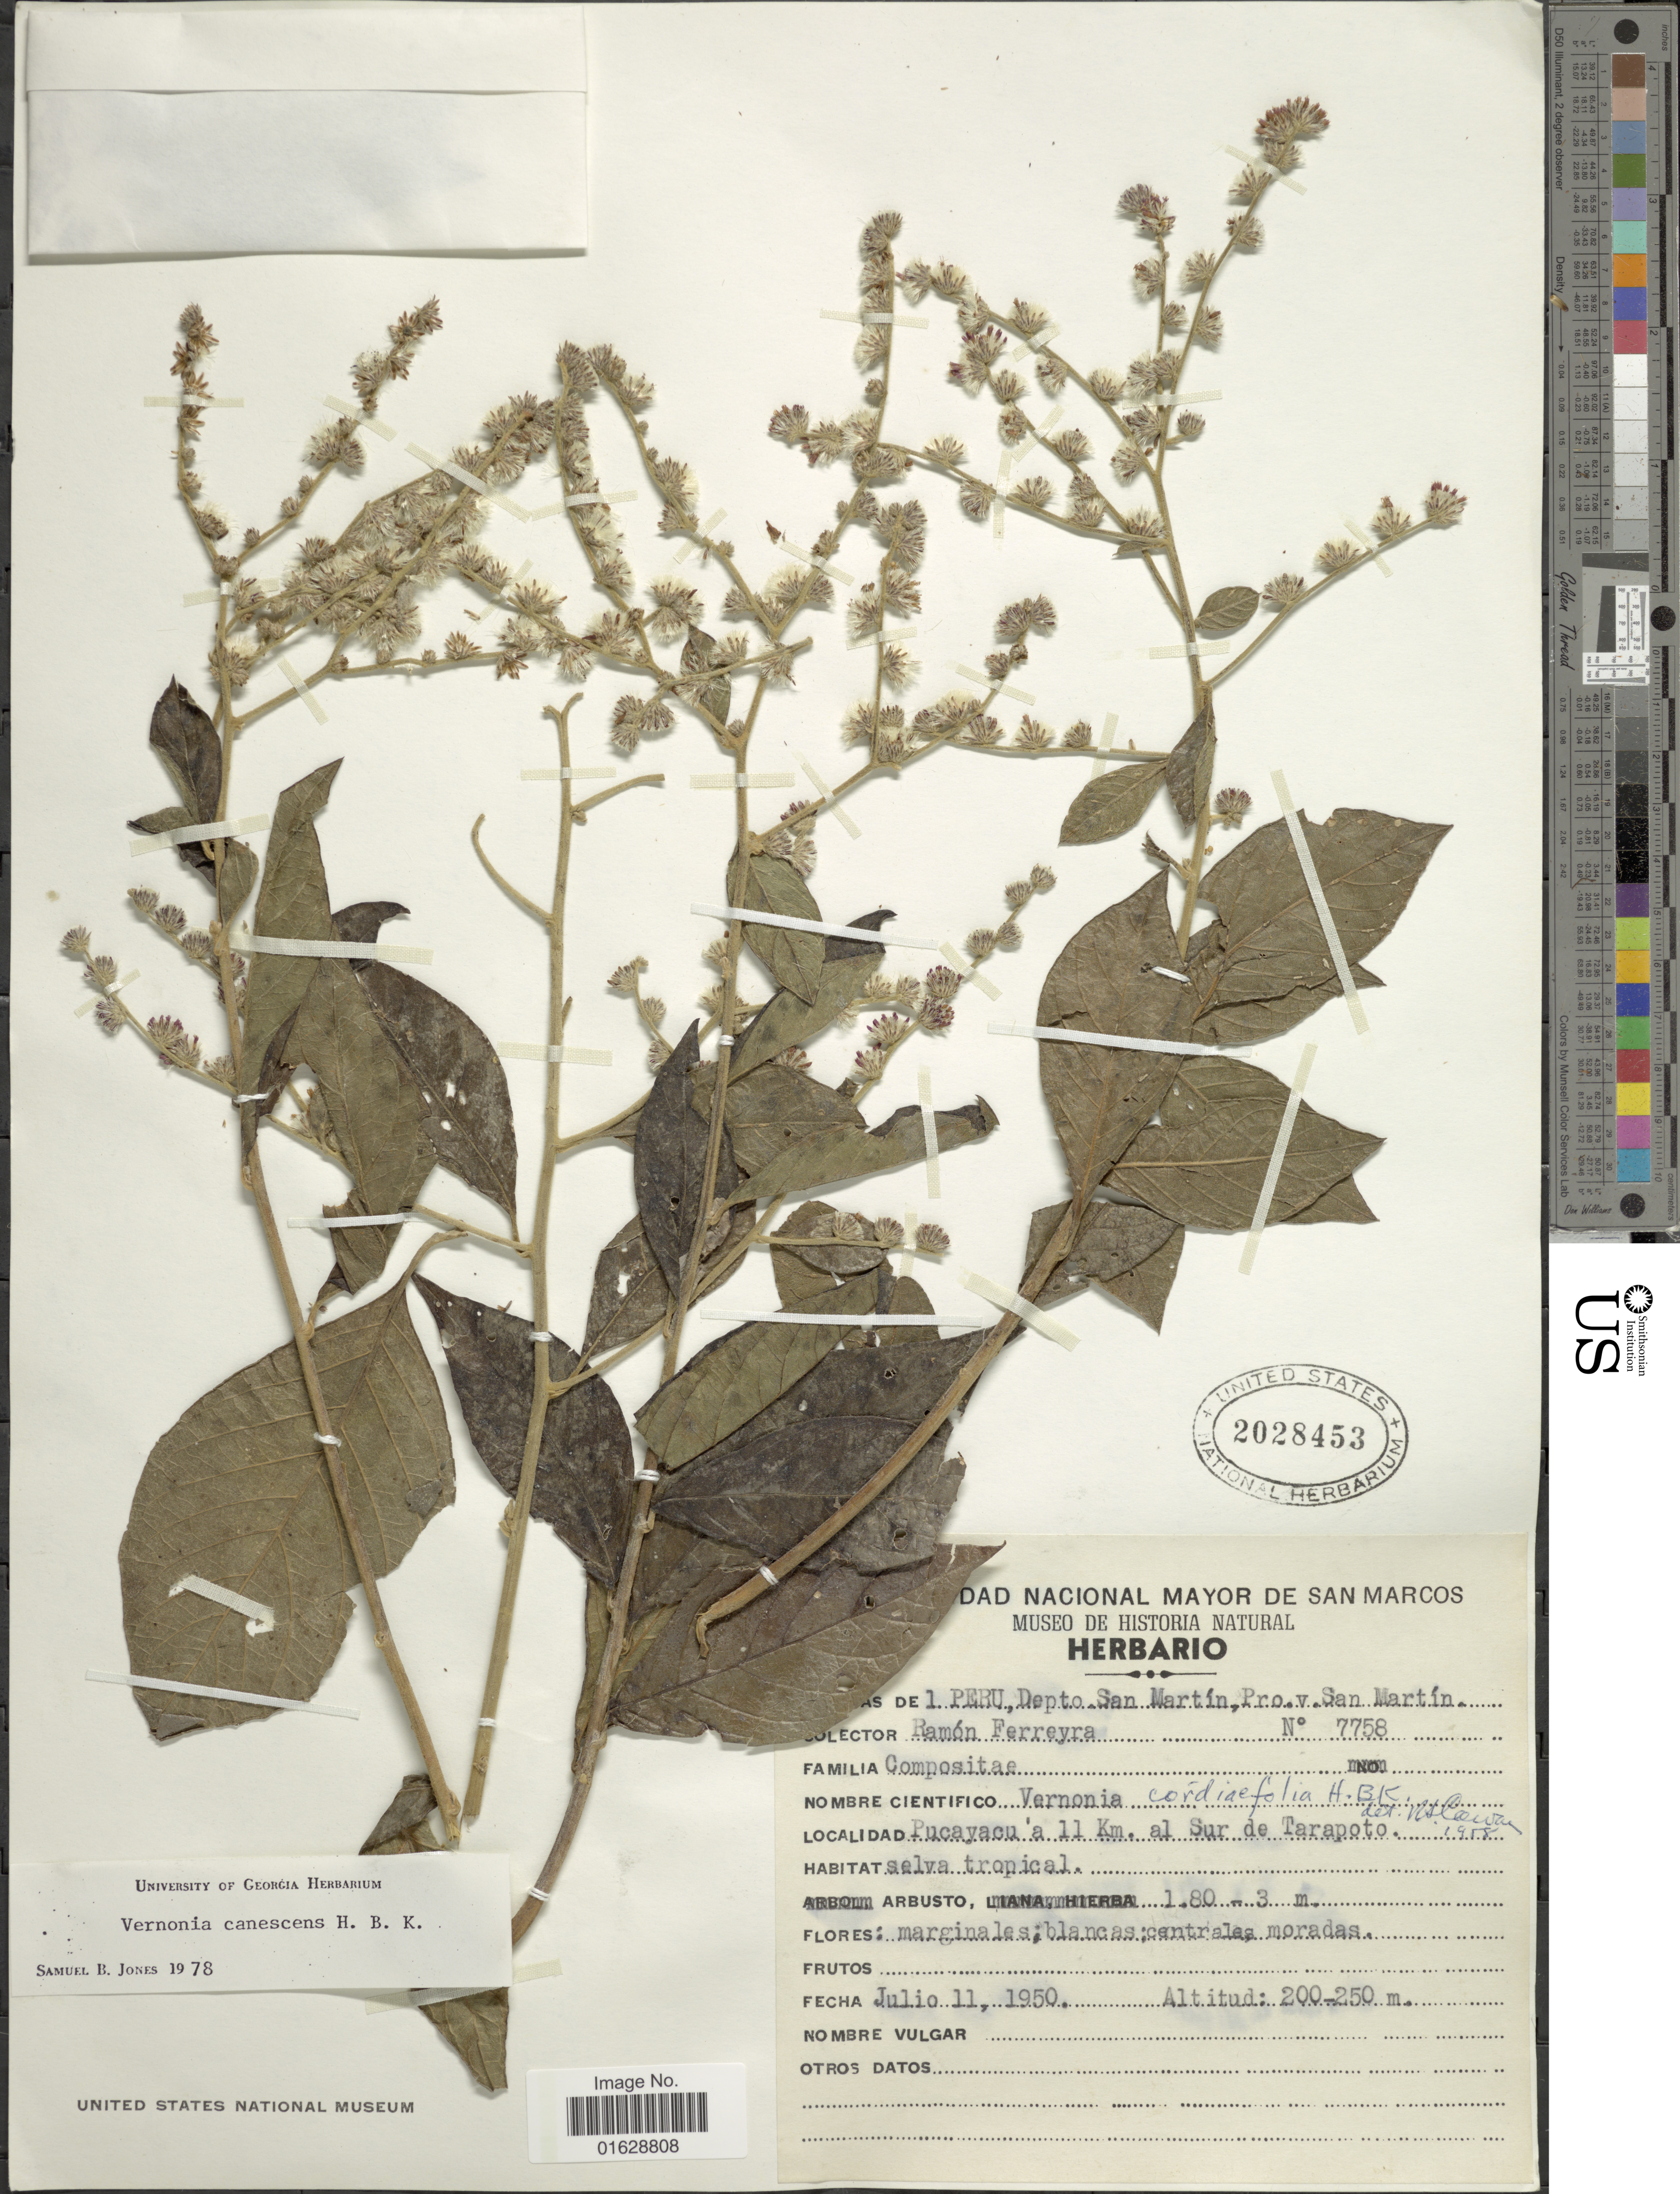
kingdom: Plantae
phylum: Tracheophyta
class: Magnoliopsida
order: Asterales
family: Asteraceae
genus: Lepidaploa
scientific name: Lepidaploa canescens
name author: (Kunth) H. Rob.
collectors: R. A. Ferreyra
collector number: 7758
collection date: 1950-07-11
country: Peru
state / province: San Martín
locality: Depto. San Martin, Prov. San Martin. Pucayacu a 11 km. al Sur de Tarapoto.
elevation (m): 200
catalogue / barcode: US 2028453